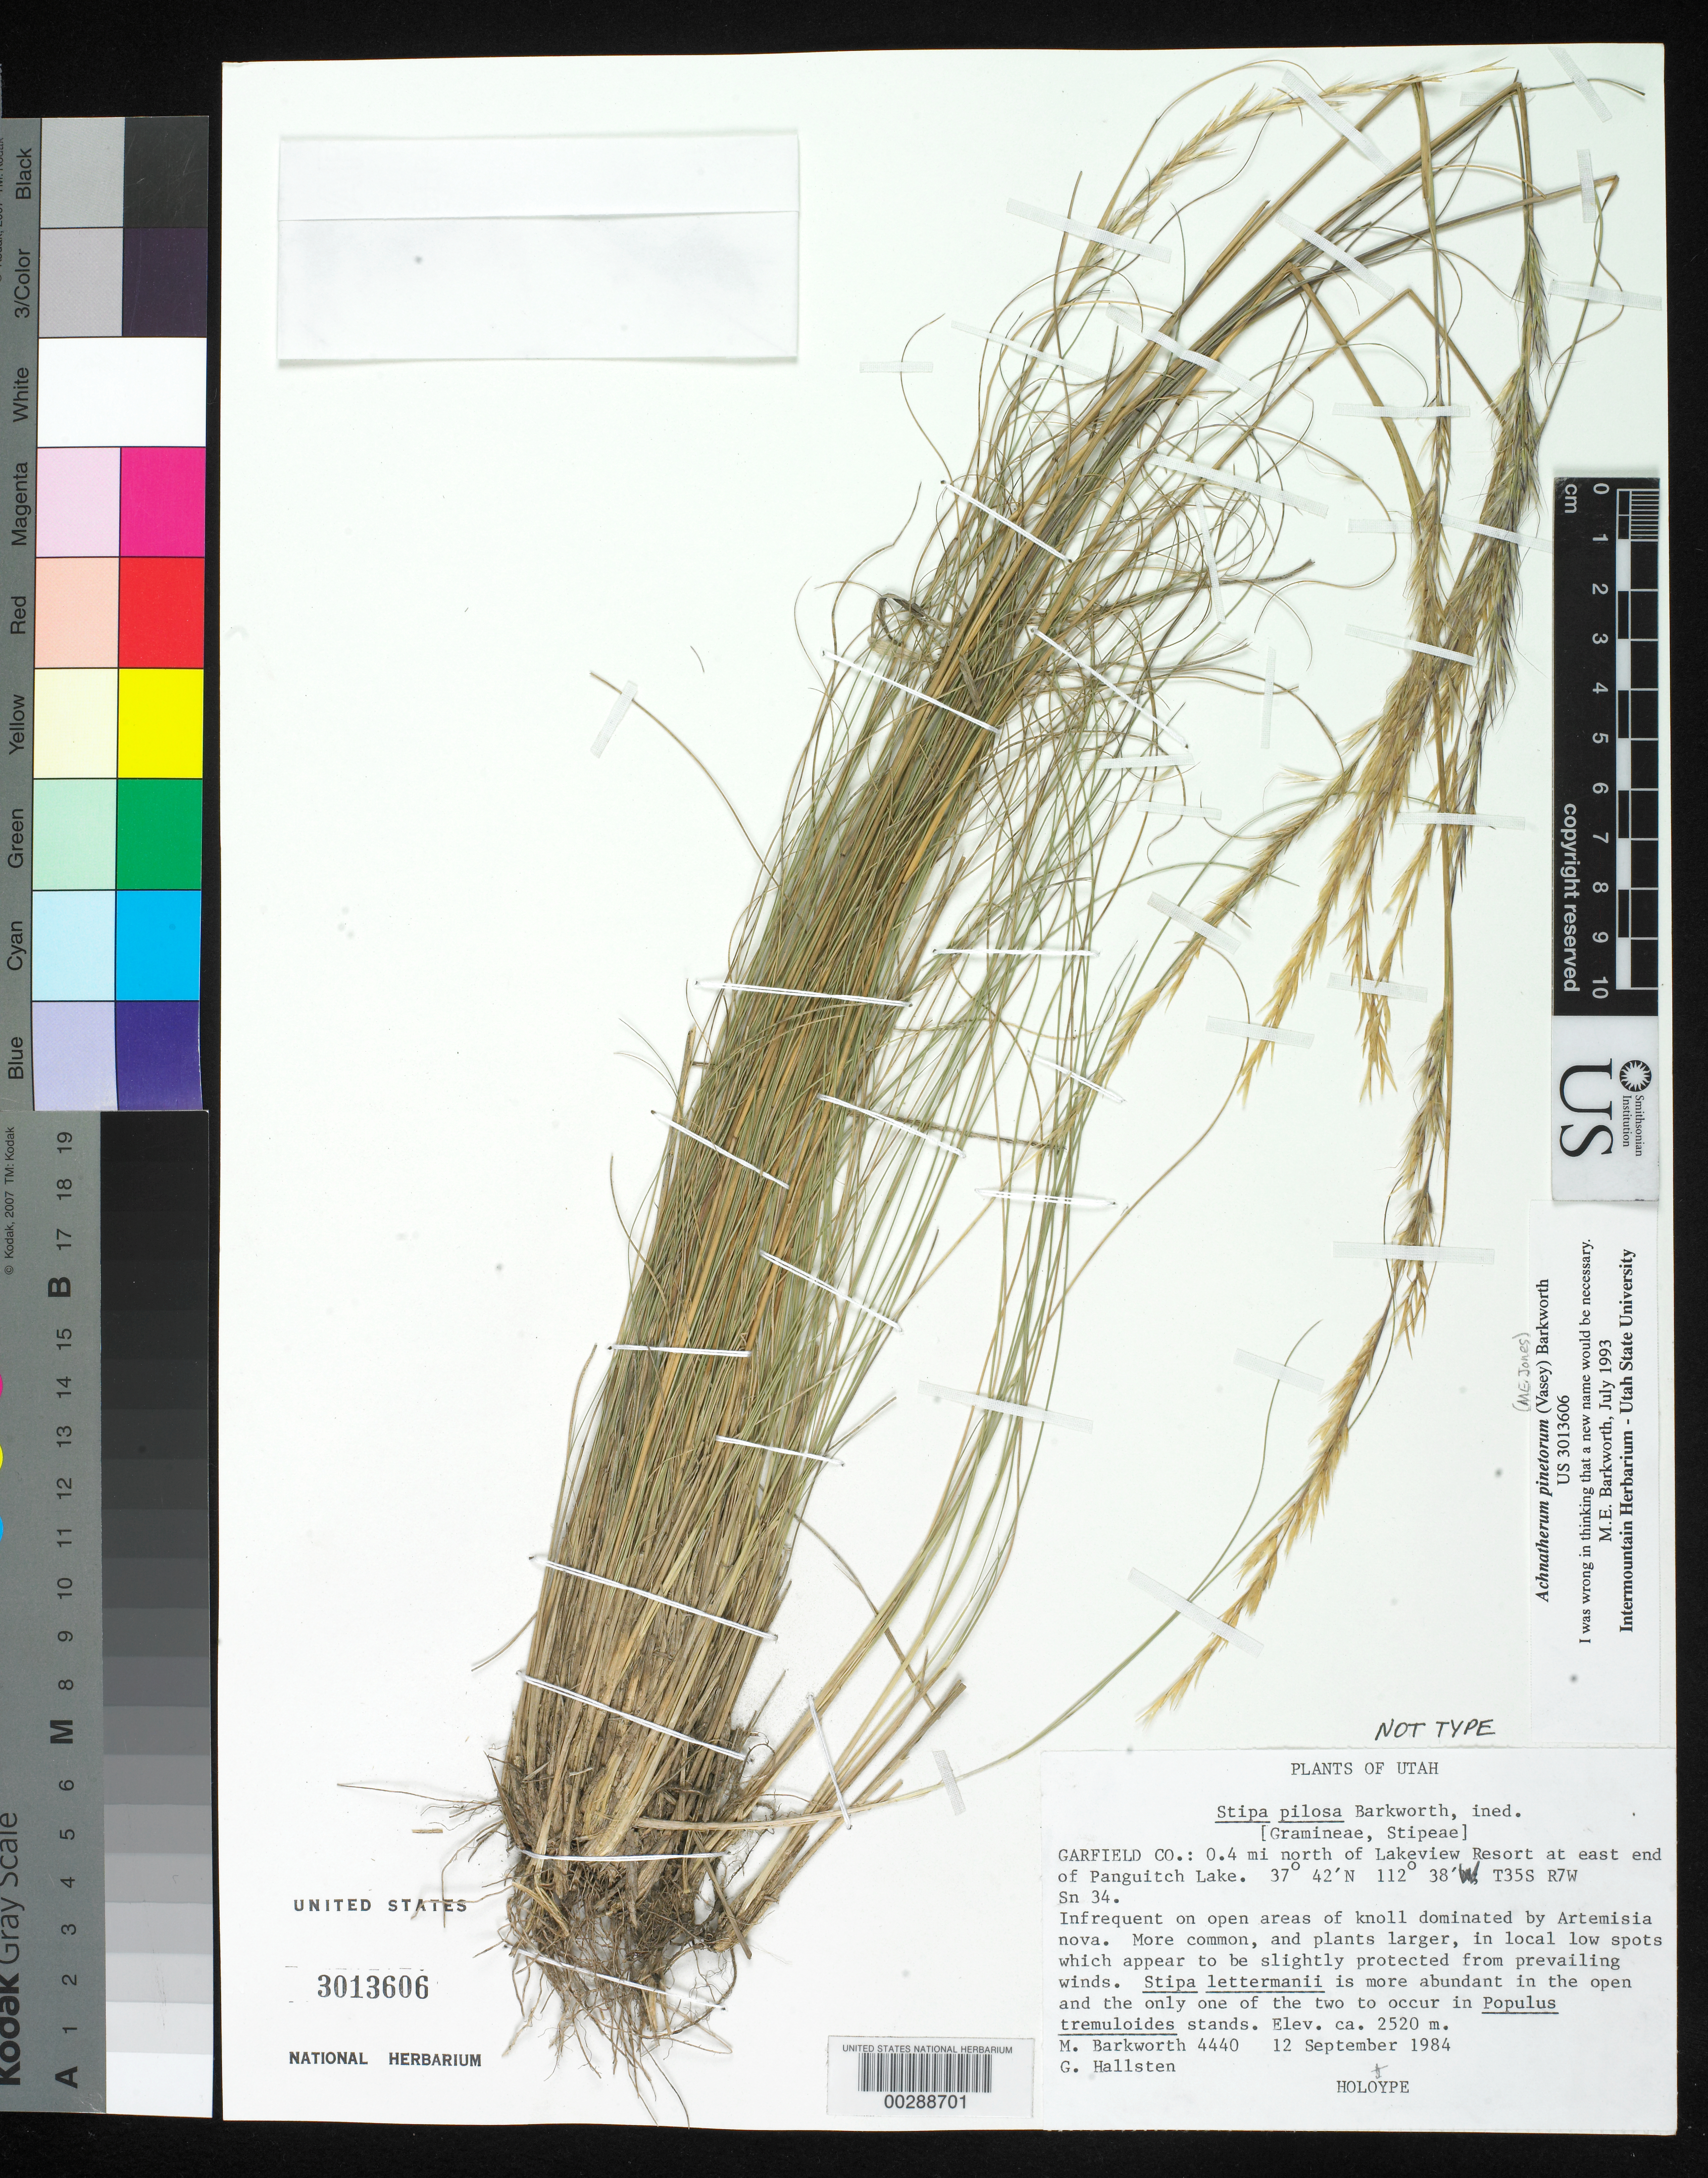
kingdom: Plantae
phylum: Tracheophyta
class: Liliopsida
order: Poales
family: Poaceae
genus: Eriocoma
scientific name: Eriocoma pinetorum ined.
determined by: Poaceae Reorganization Project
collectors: M. E. Barkworth & G. Hallsten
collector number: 4440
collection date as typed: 12 Sep 1984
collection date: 1984-09-12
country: United States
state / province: Utah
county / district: Garfield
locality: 0.4 mi n of Lakeview Resort at E end of Panguitch Lake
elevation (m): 2520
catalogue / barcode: US 3013606